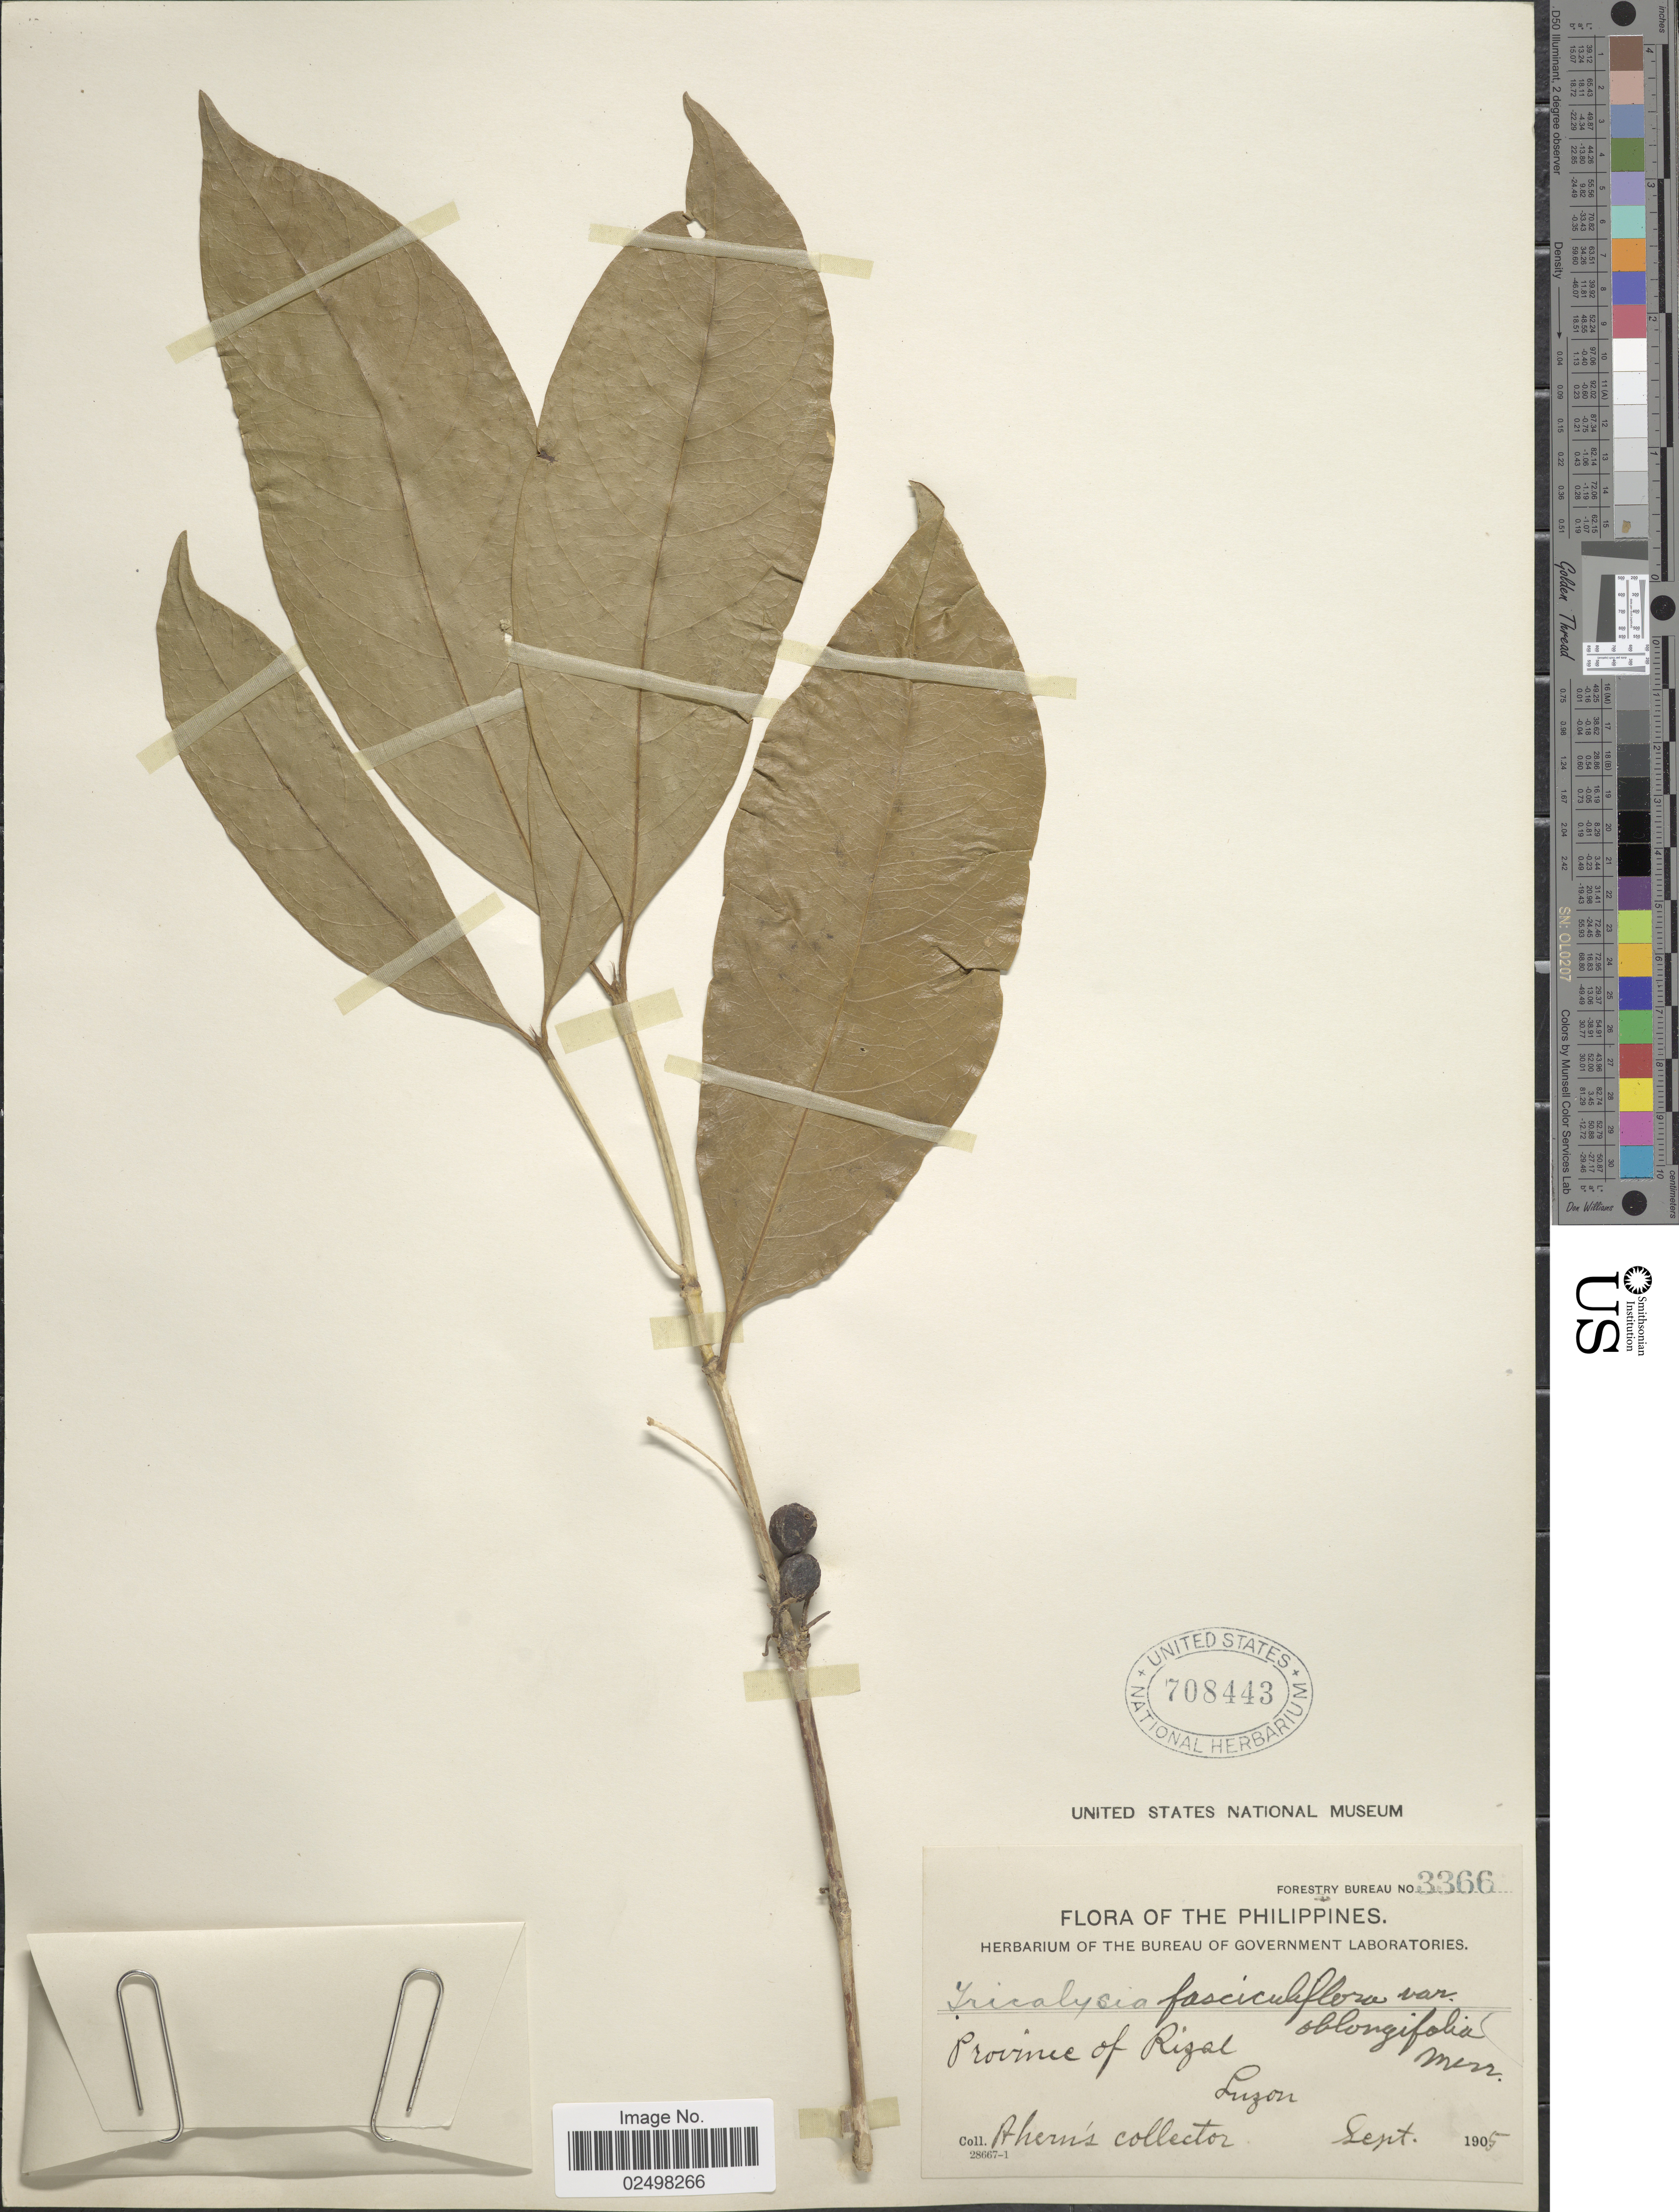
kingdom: Plantae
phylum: Tracheophyta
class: Magnoliopsida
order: Gentianales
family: Rubiaceae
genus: Tricalysia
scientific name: Tricalysia fasciculiflora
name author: (Elmer) Merr.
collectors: Ahern's collector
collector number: Forestry Bureau 3366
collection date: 1905-09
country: Philippines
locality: Province of Rizal, Luzon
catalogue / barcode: US 708443